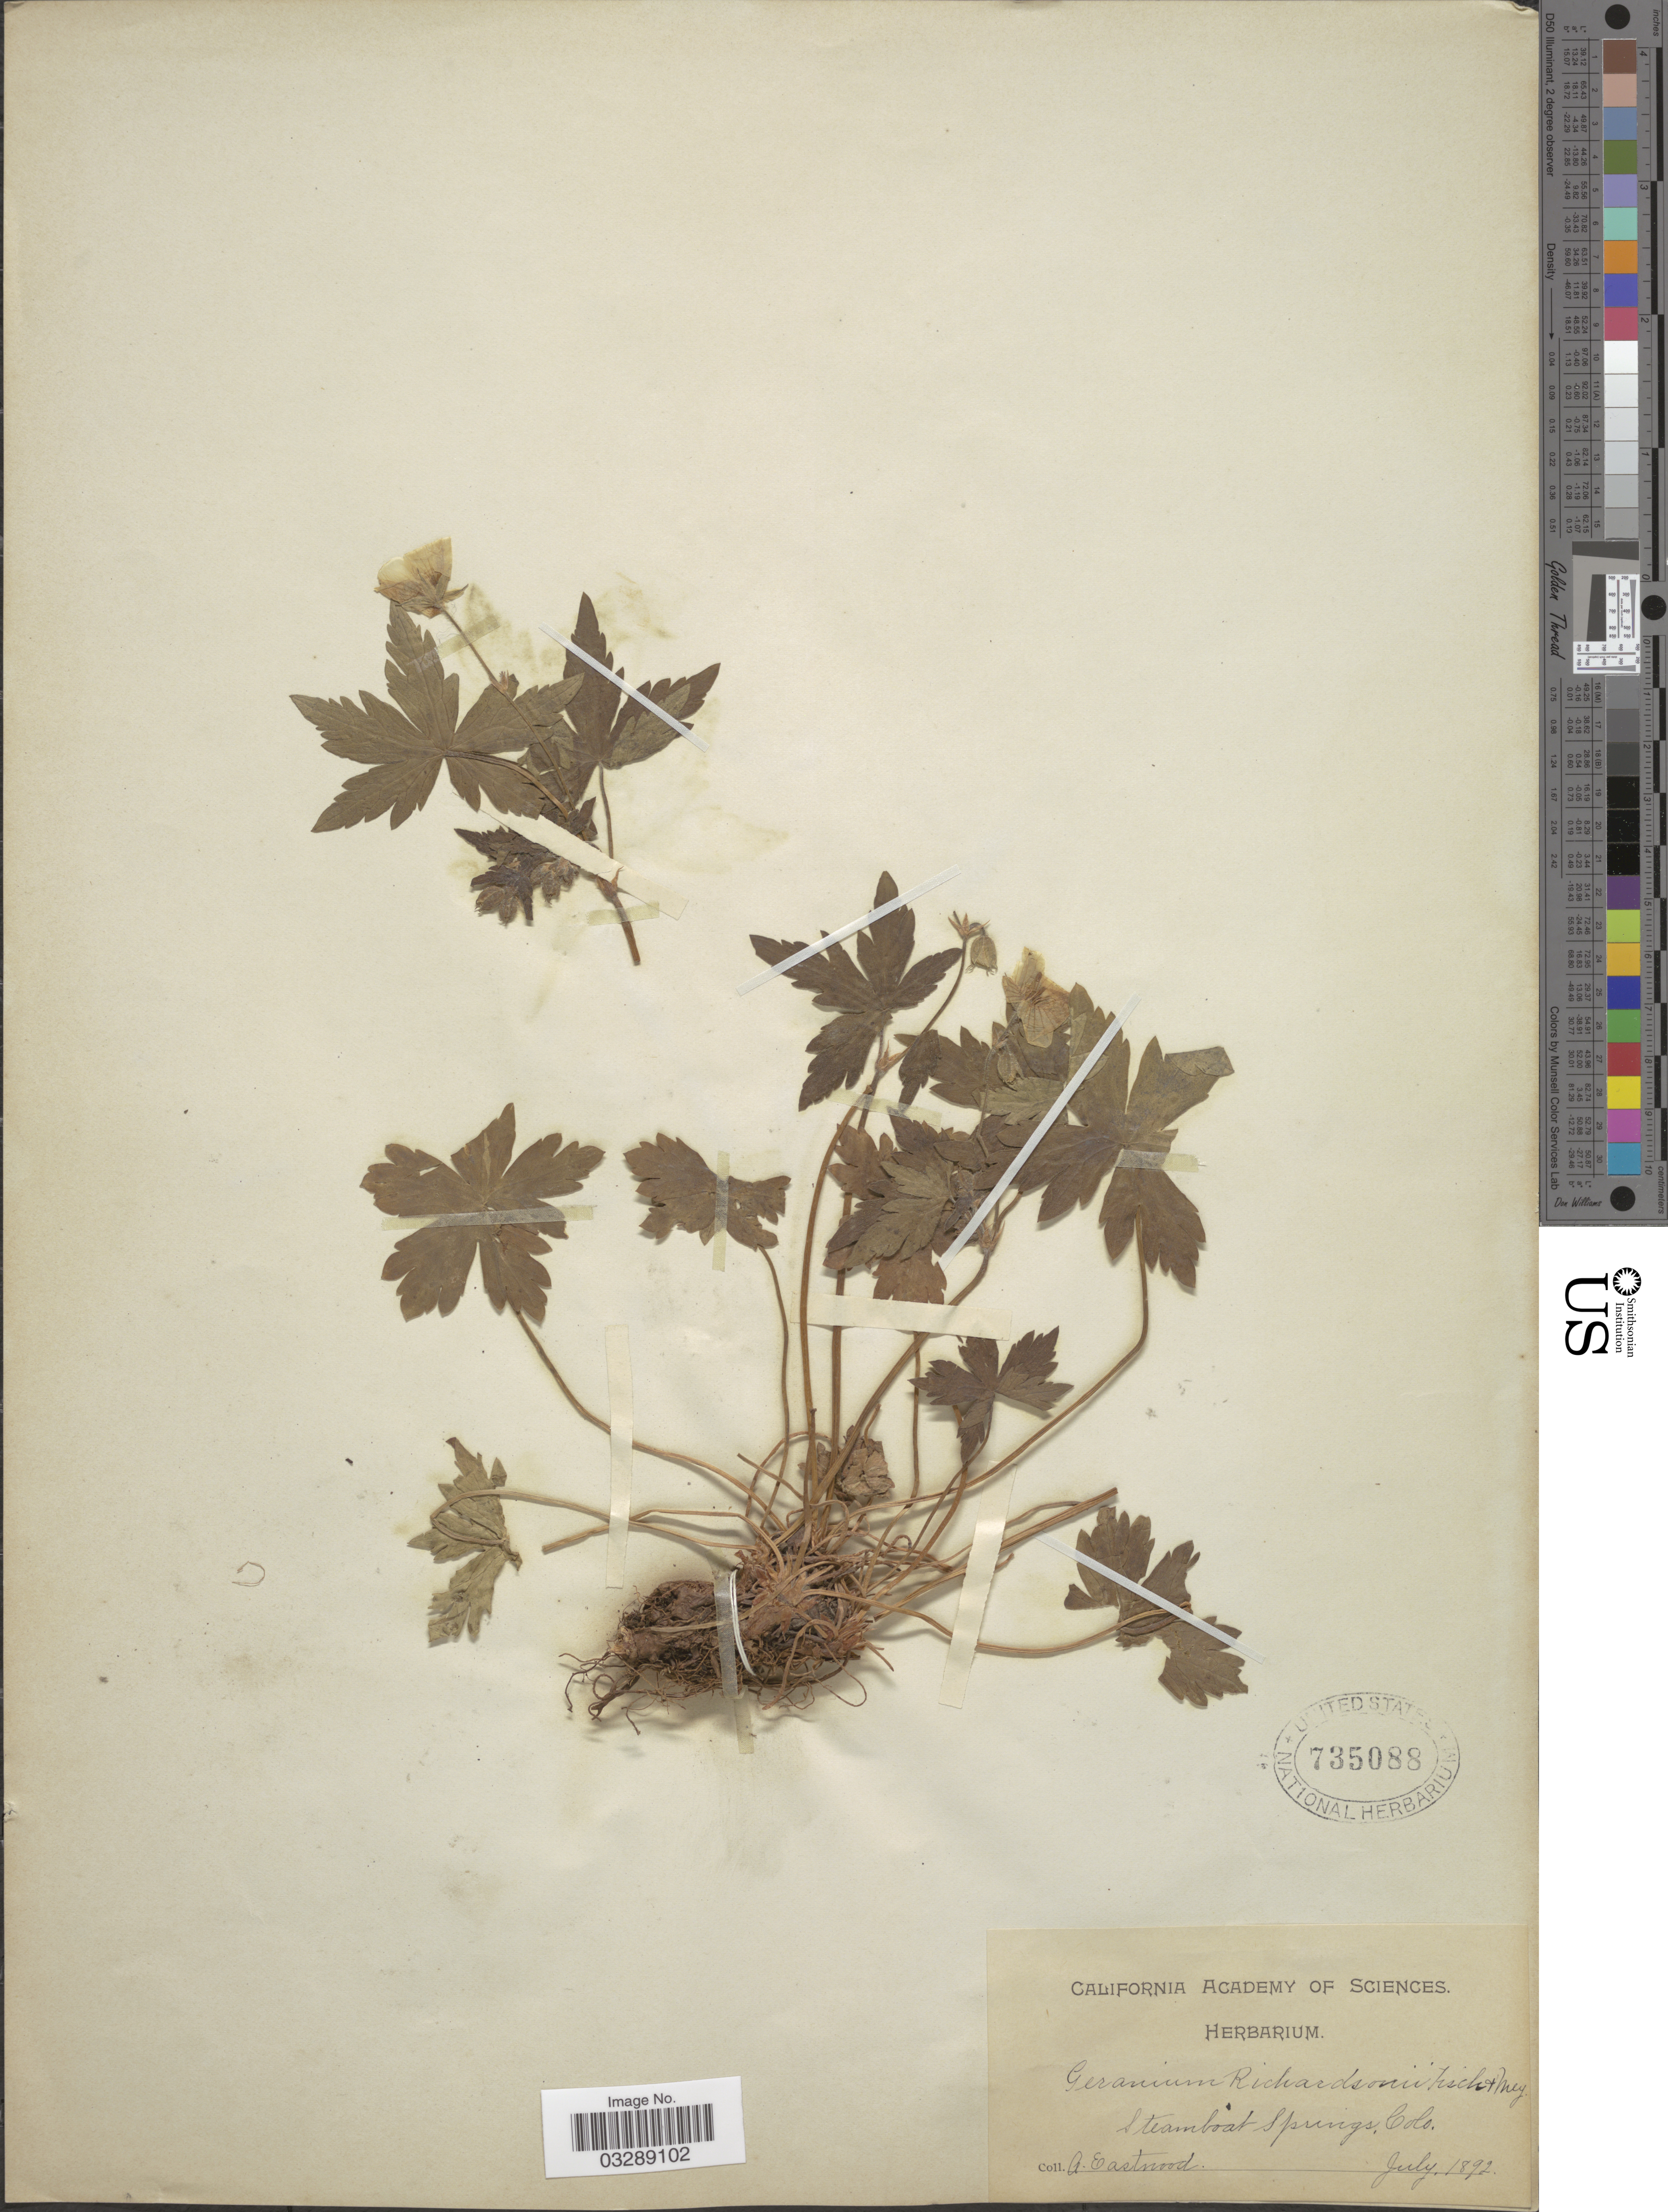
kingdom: Plantae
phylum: Tracheophyta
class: Magnoliopsida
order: Geraniales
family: Geraniaceae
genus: Geranium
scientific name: Geranium richardsonii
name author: Fisch. & Trautv.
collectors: A. Eastwood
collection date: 1892-07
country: United States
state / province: Colorado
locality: Streamboat Springs, Colo.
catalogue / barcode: US 735088